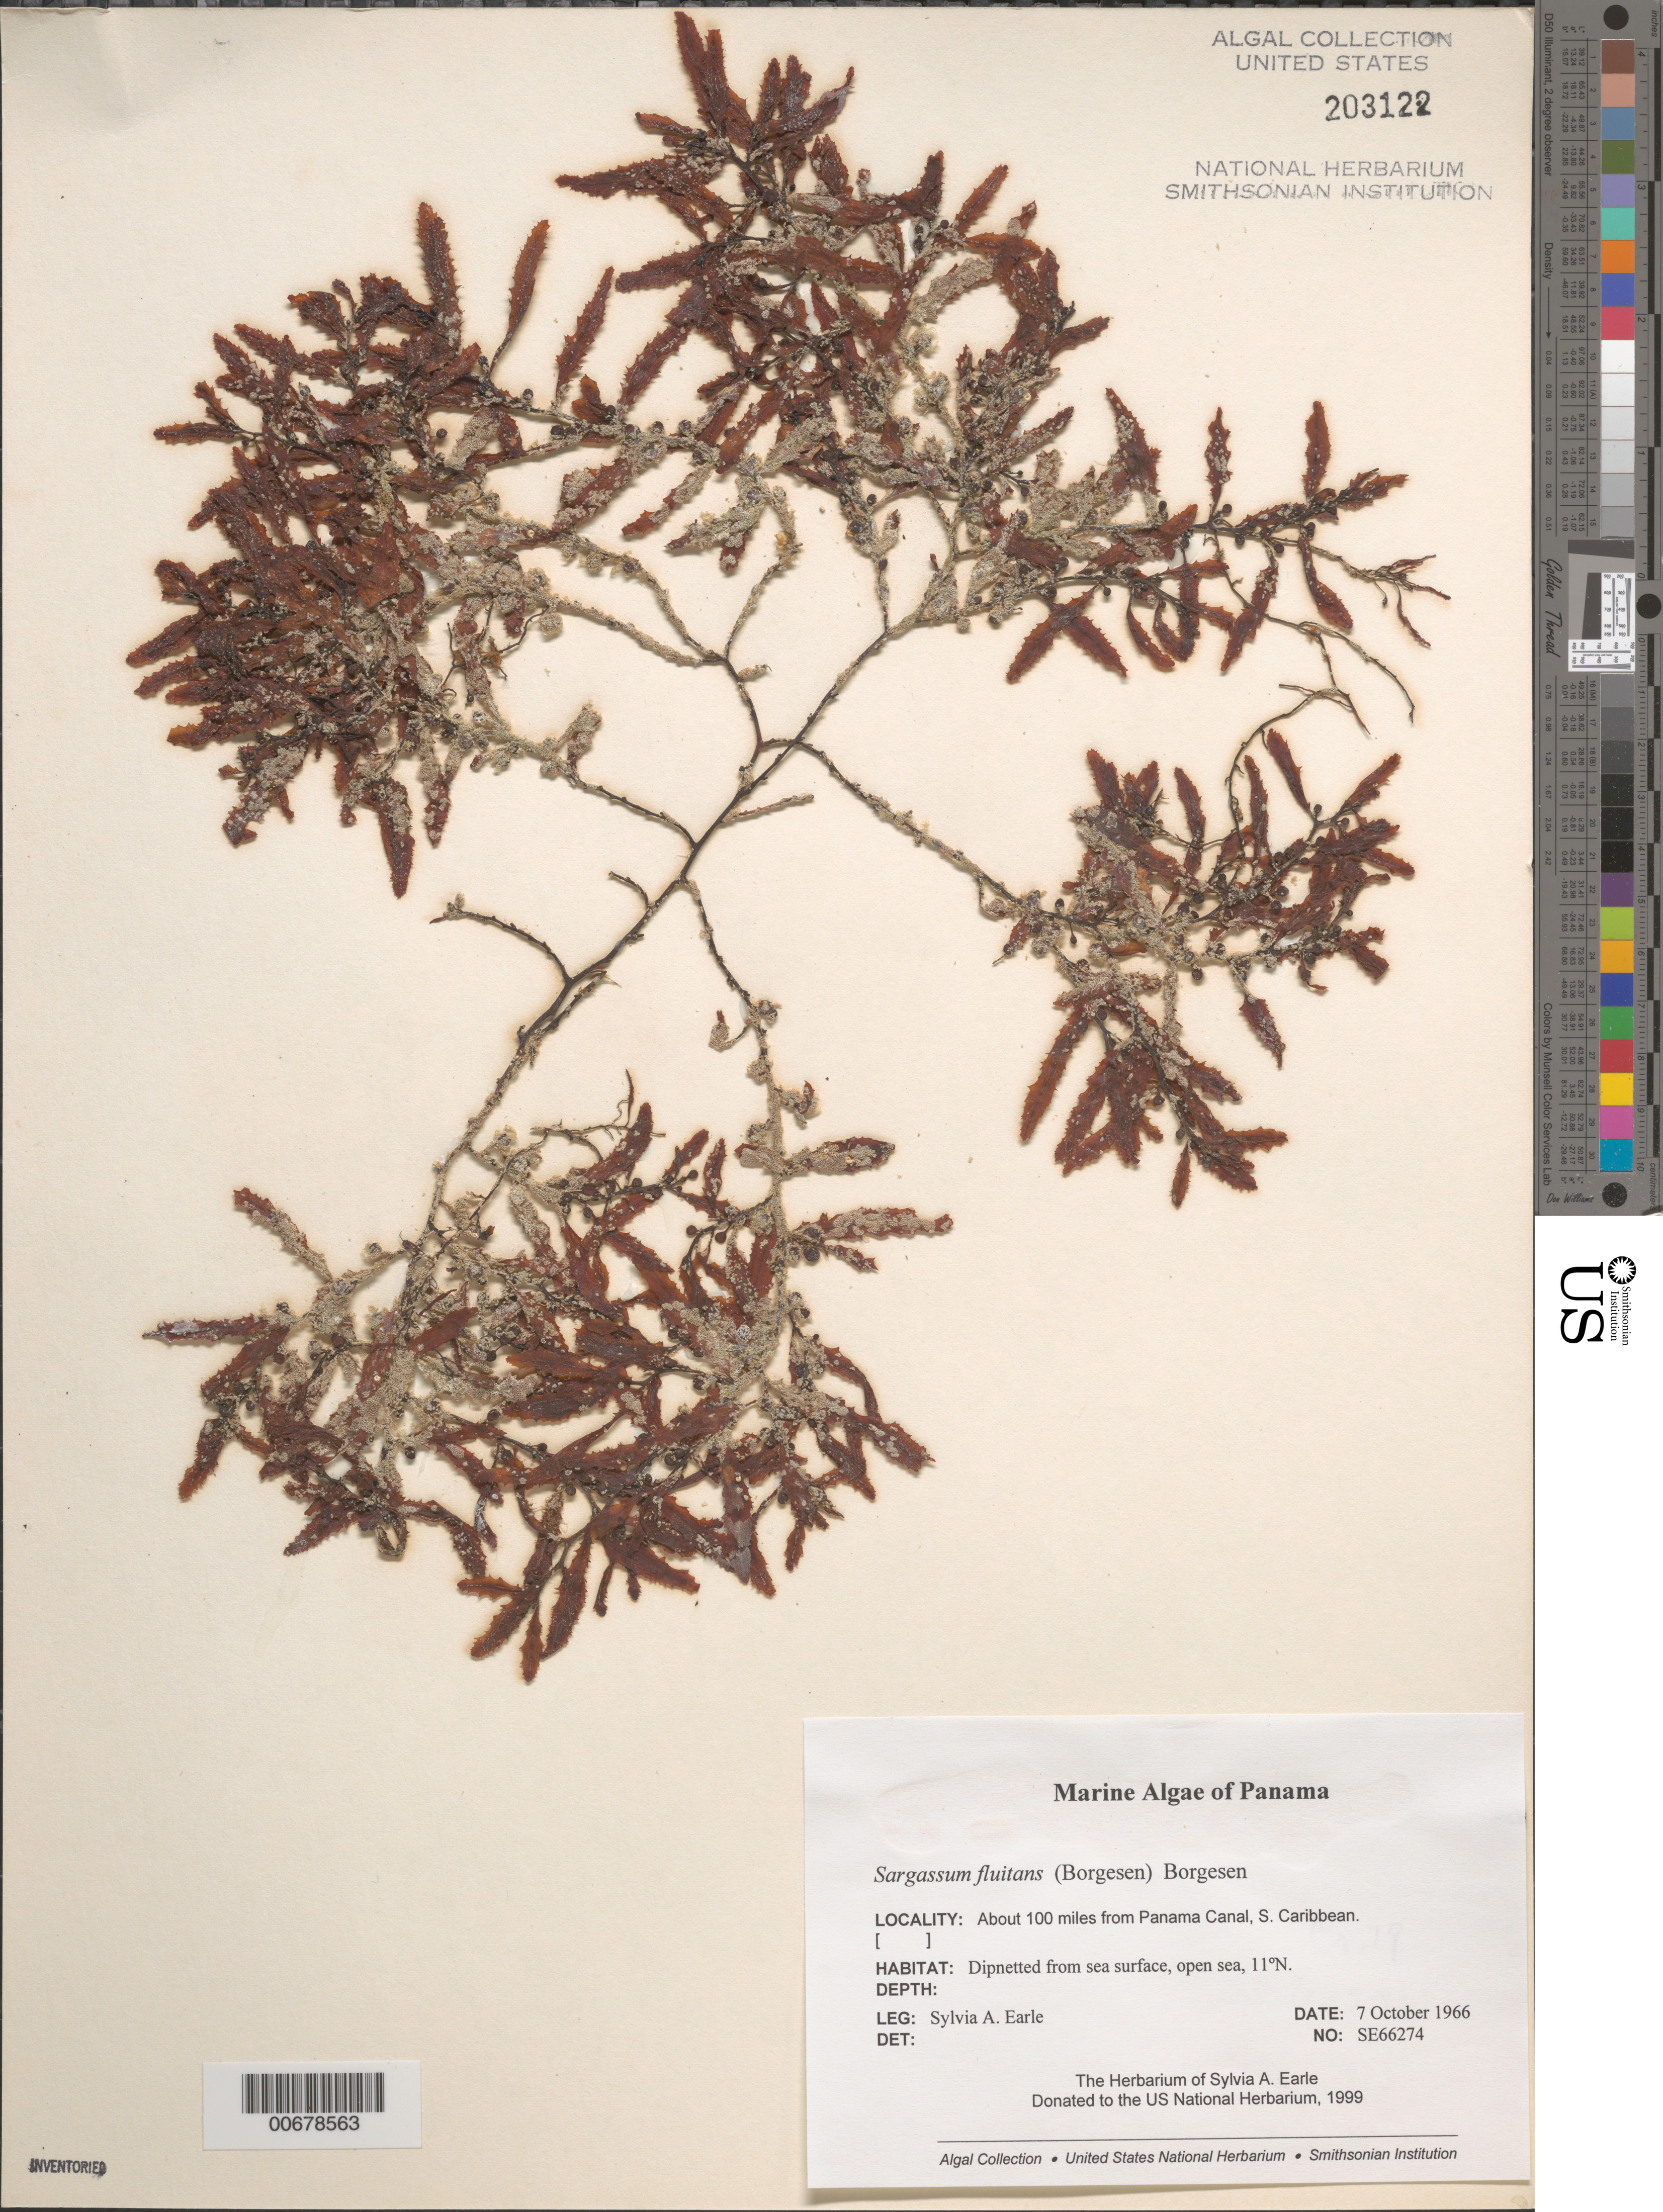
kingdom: Chromista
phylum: Ochrophyta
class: Phaeophyceae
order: Fucales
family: Sargassaceae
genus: Sargassum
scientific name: Sargassum fluitans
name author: (Børgesen) Børgesen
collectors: S. A. Earle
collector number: SE 66274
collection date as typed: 07 Oct 1966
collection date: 1966-10-07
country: Panama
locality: South Caribbean Sea, ca. 100 miles from Panama Canal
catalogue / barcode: US 203122